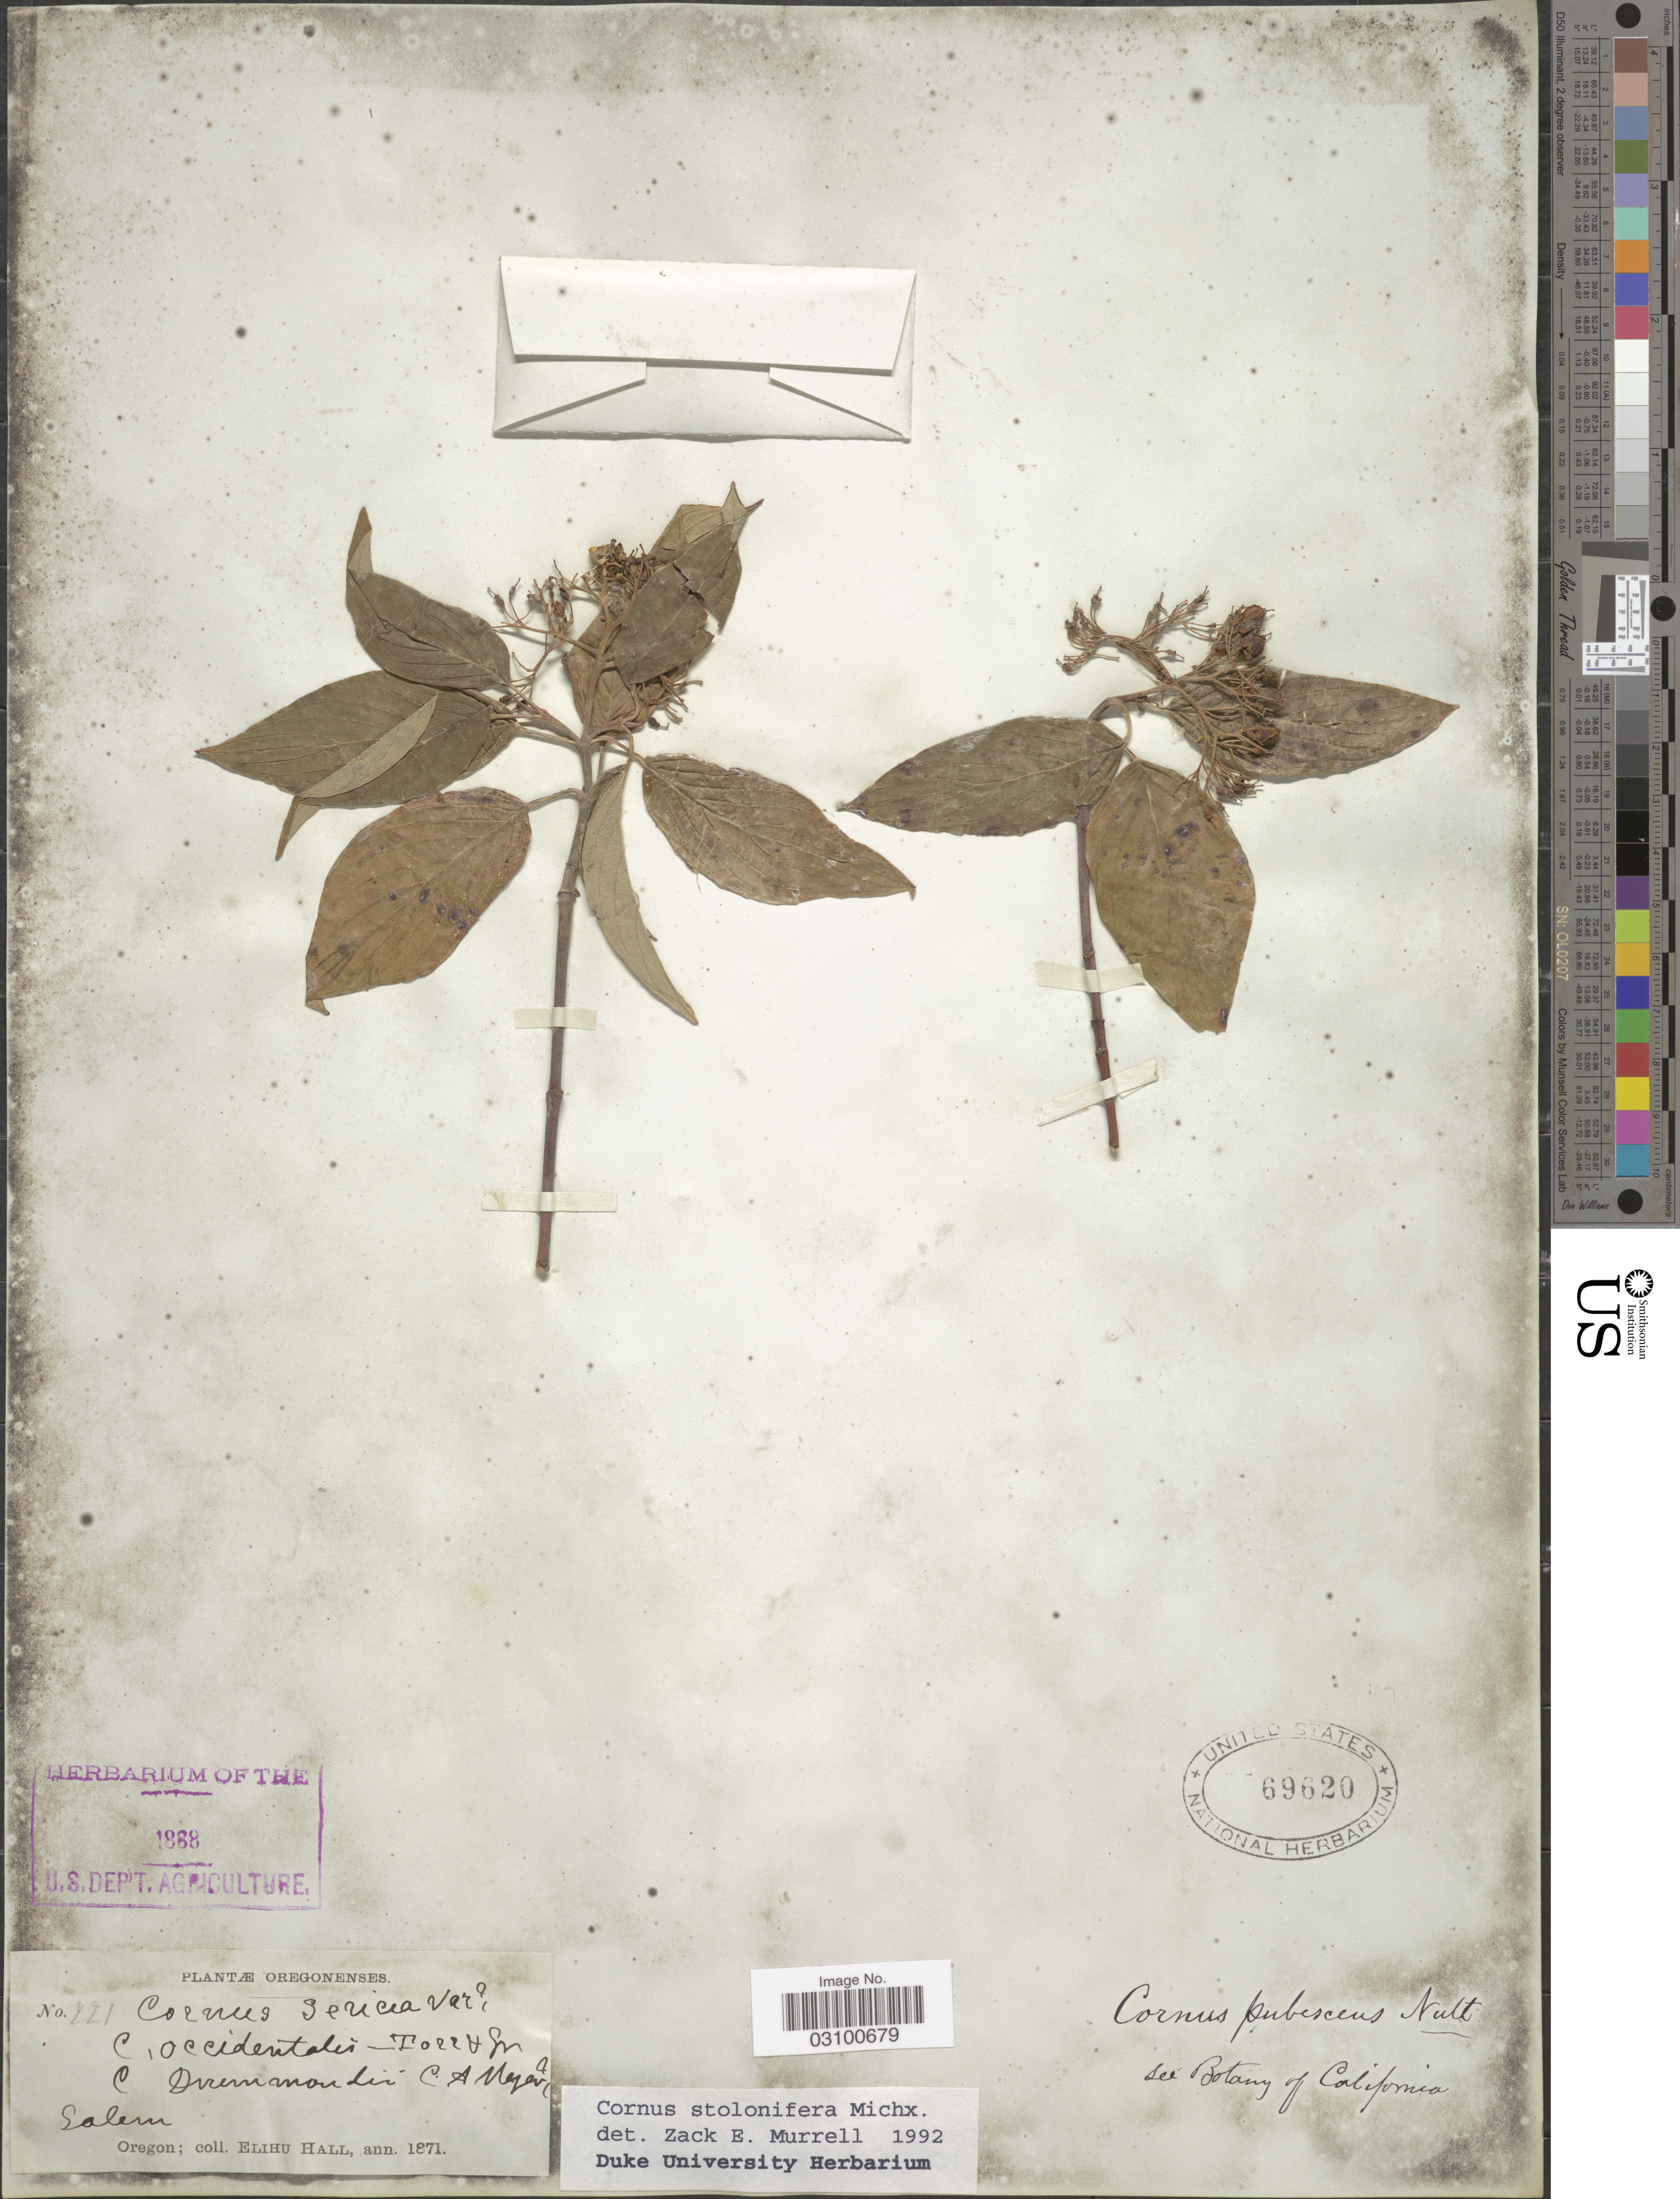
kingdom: Plantae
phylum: Tracheophyta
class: Magnoliopsida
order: Cornales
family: Cornaceae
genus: Cornus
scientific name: Cornus sericea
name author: L.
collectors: E. Hall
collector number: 221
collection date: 1871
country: United States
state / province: Oregon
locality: Salem.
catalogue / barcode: US 69620